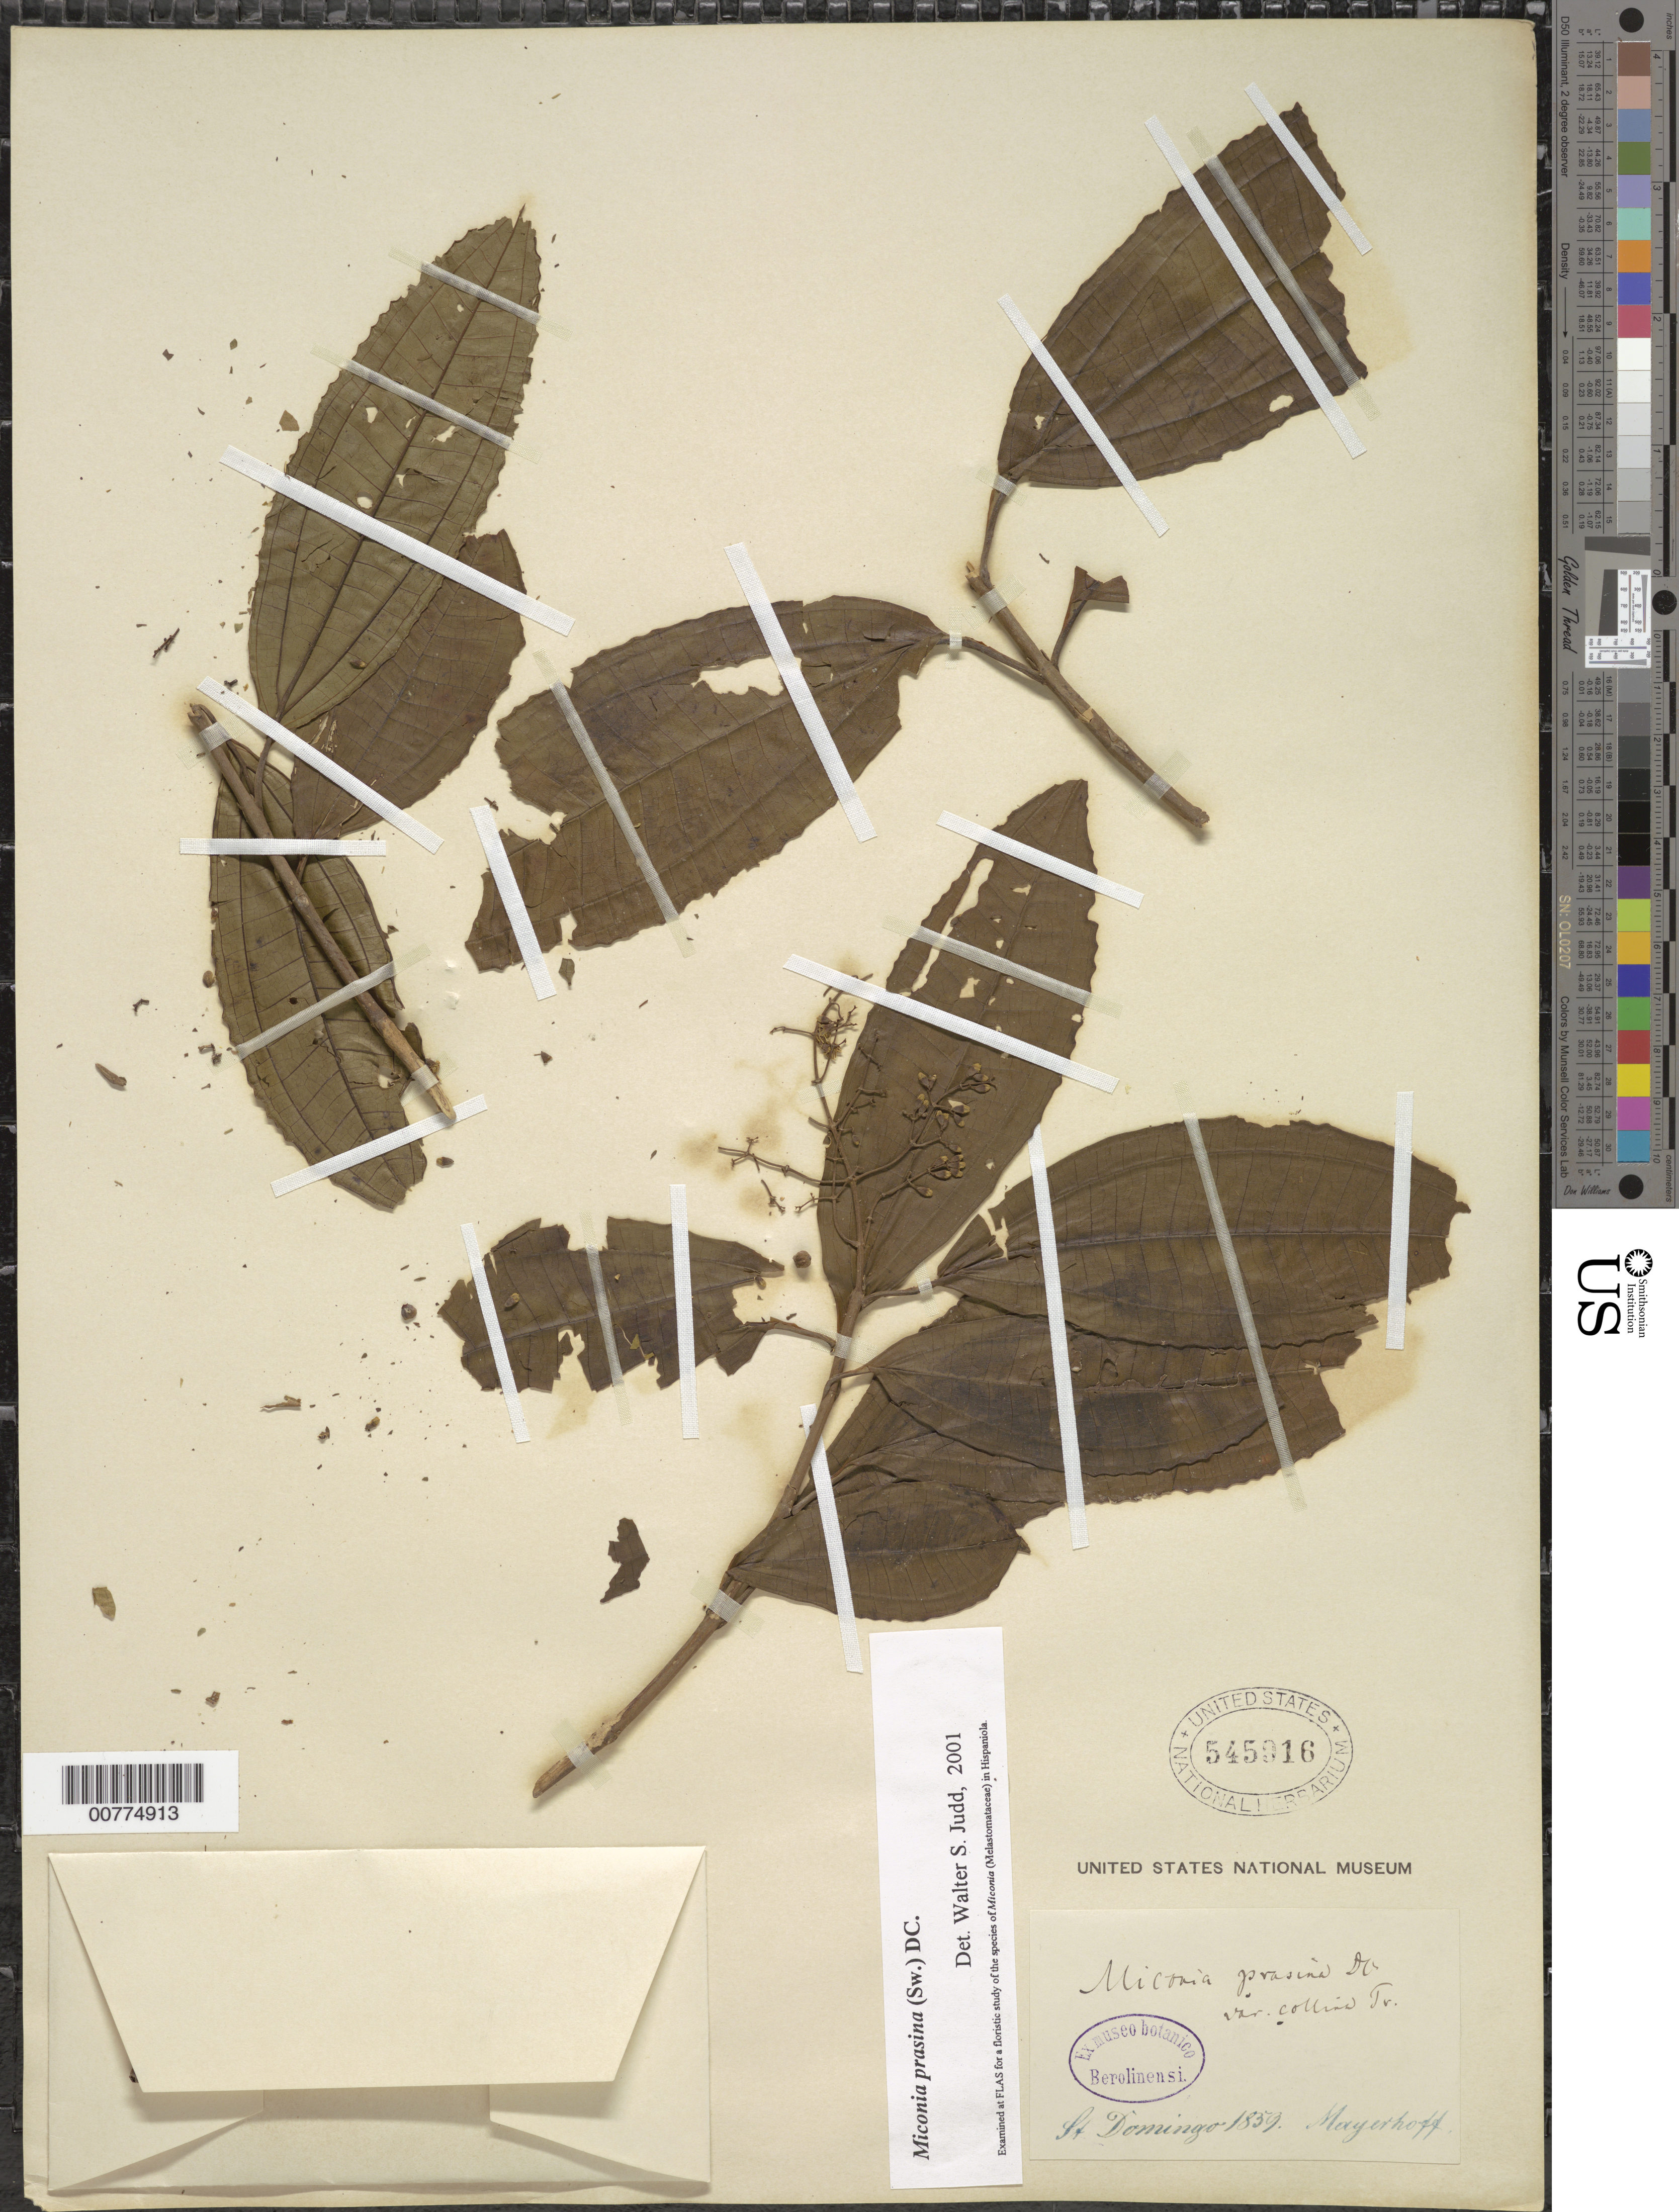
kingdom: Plantae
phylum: Tracheophyta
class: Magnoliopsida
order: Myrtales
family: Melastomataceae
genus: Miconia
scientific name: Miconia prasina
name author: (Sw.) DC.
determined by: Judd, Walter S.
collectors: C. Mayerhoff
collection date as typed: Mar 1856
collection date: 1856-03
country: Dominican Republic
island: Hispaniola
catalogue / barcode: US 545916